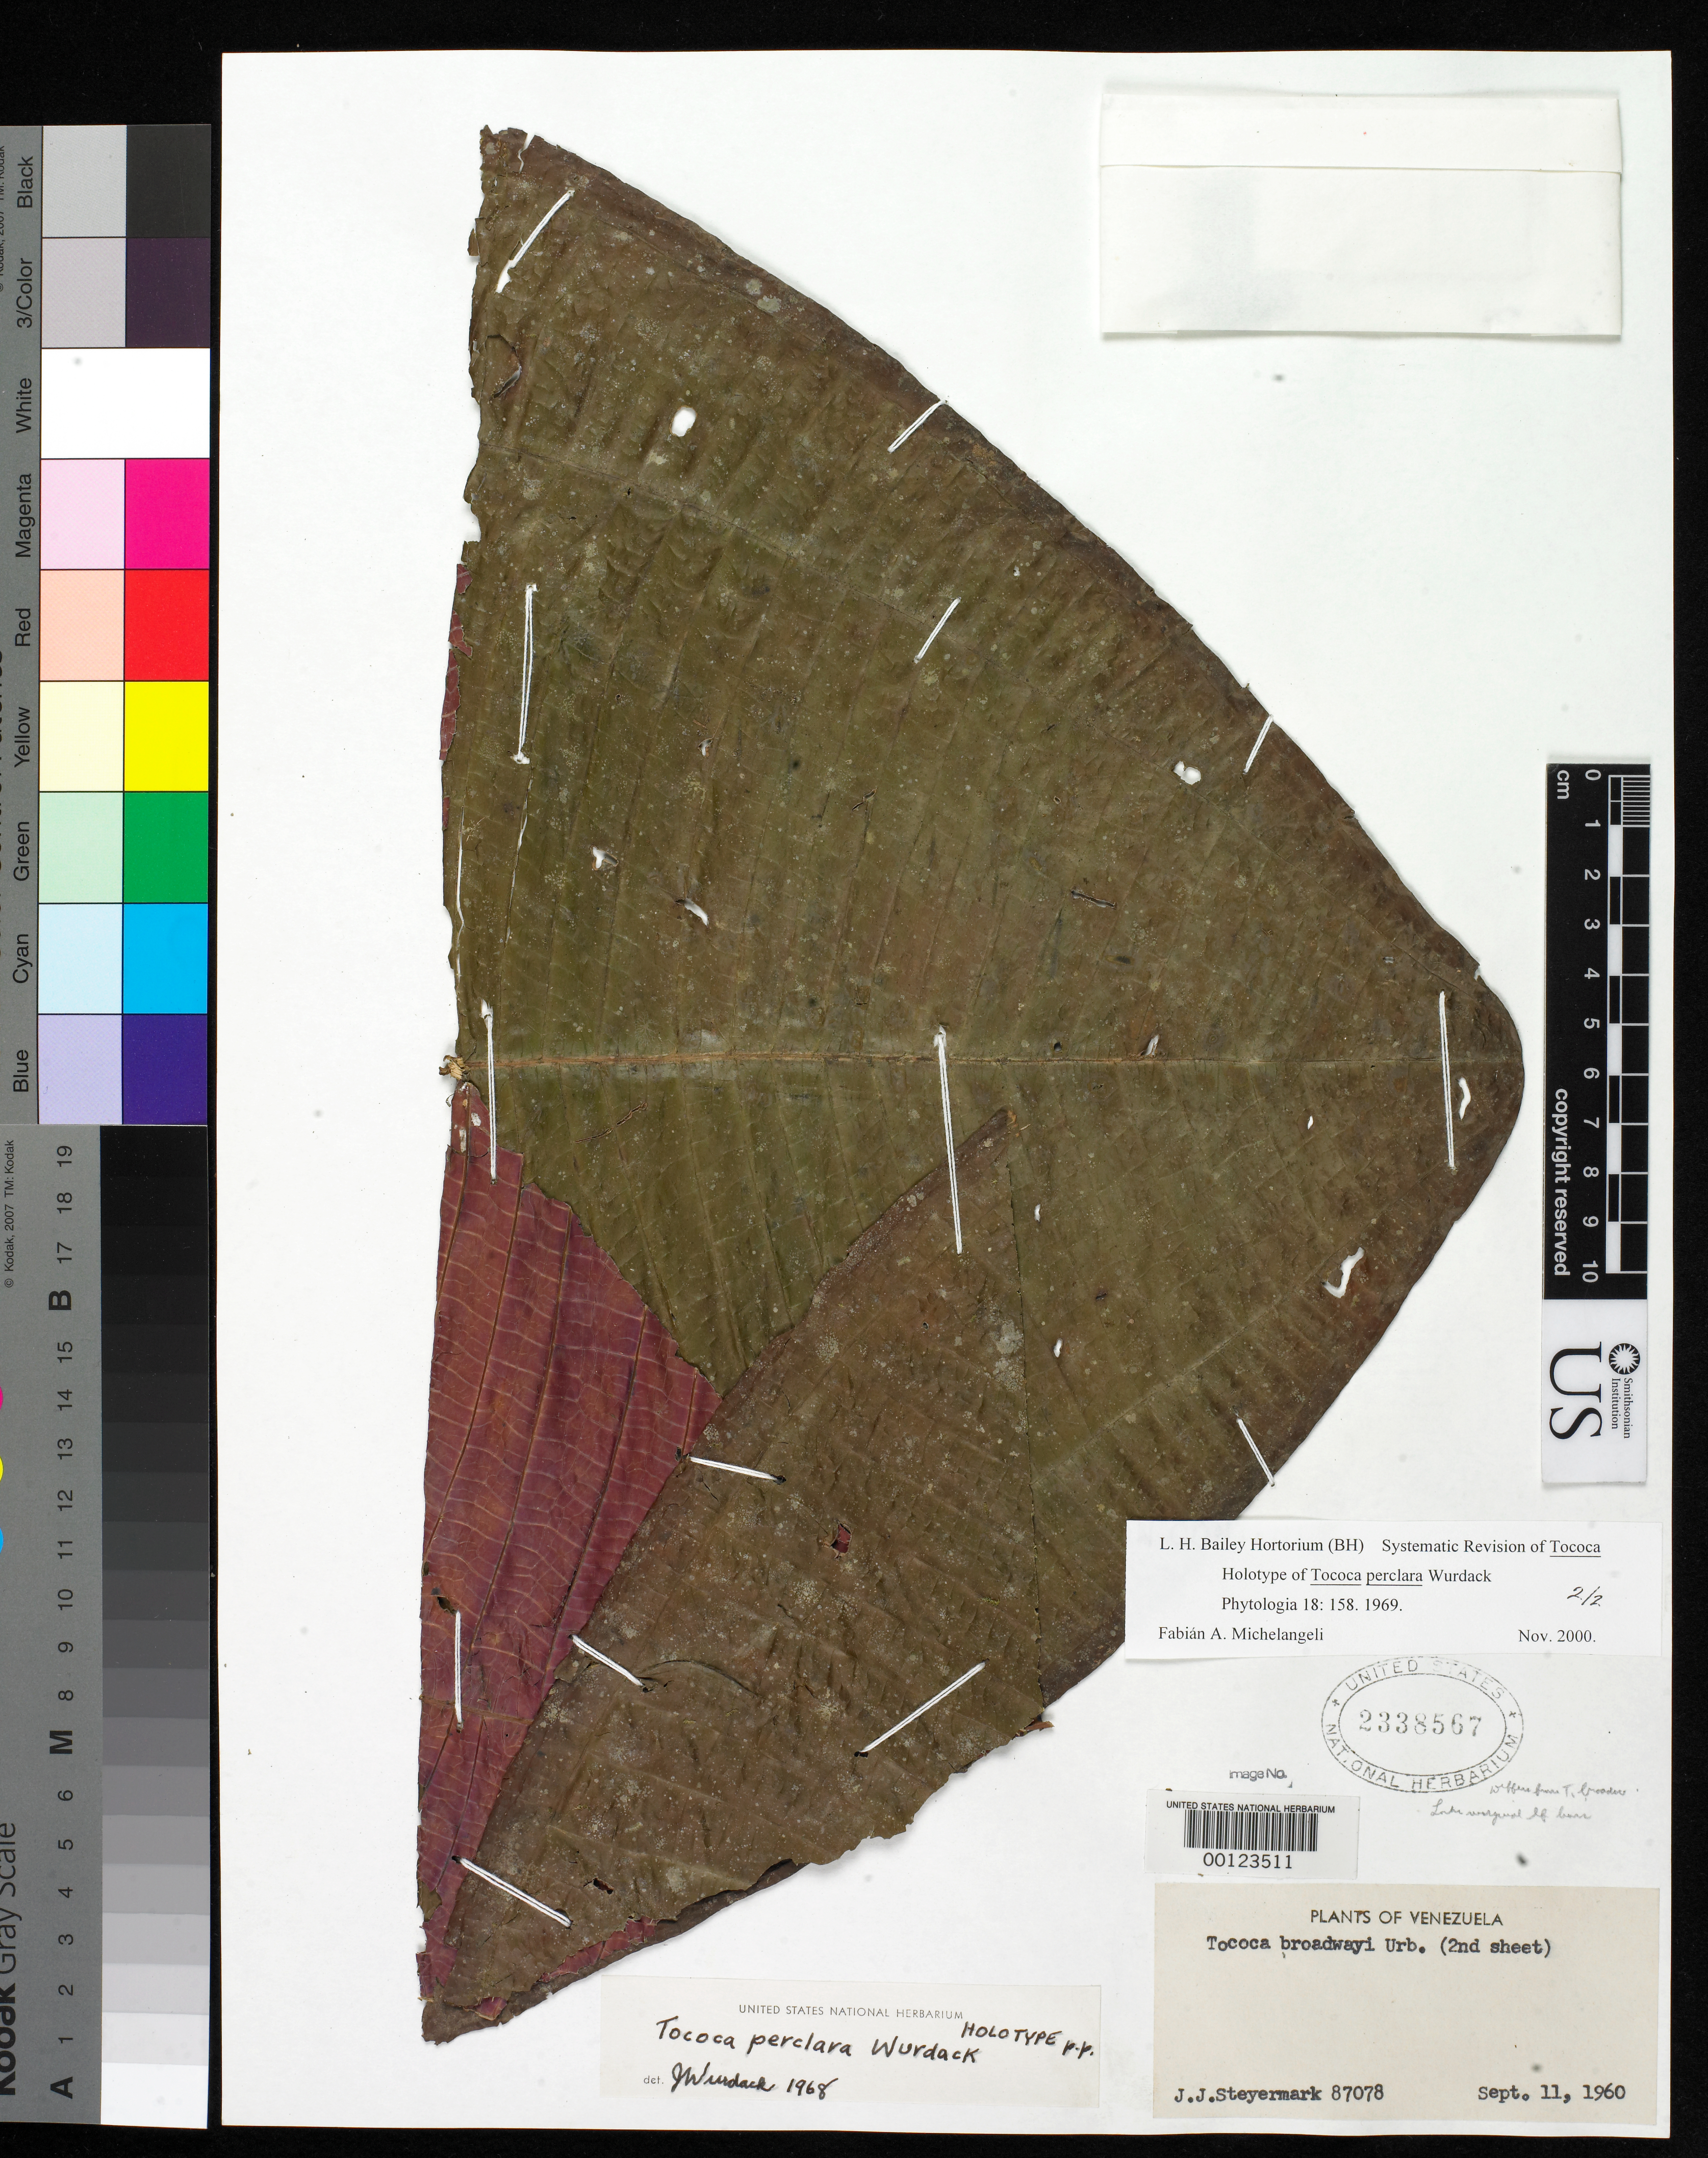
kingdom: Plantae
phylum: Tracheophyta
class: Magnoliopsida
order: Myrtales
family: Melastomataceae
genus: Tococa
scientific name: Tococa perclara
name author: Wurdack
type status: Holotype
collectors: J. Steyermark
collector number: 87078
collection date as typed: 11 Sep 1960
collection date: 1960-09-11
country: Venezuela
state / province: Miranda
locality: Selva de Guatopo, 43 km. NNW of Altagracia de Orituco, 41.5 km. SE of Santa Teresa.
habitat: Rich moist forested slopes along quebrada.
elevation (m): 500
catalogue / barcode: US 2338567